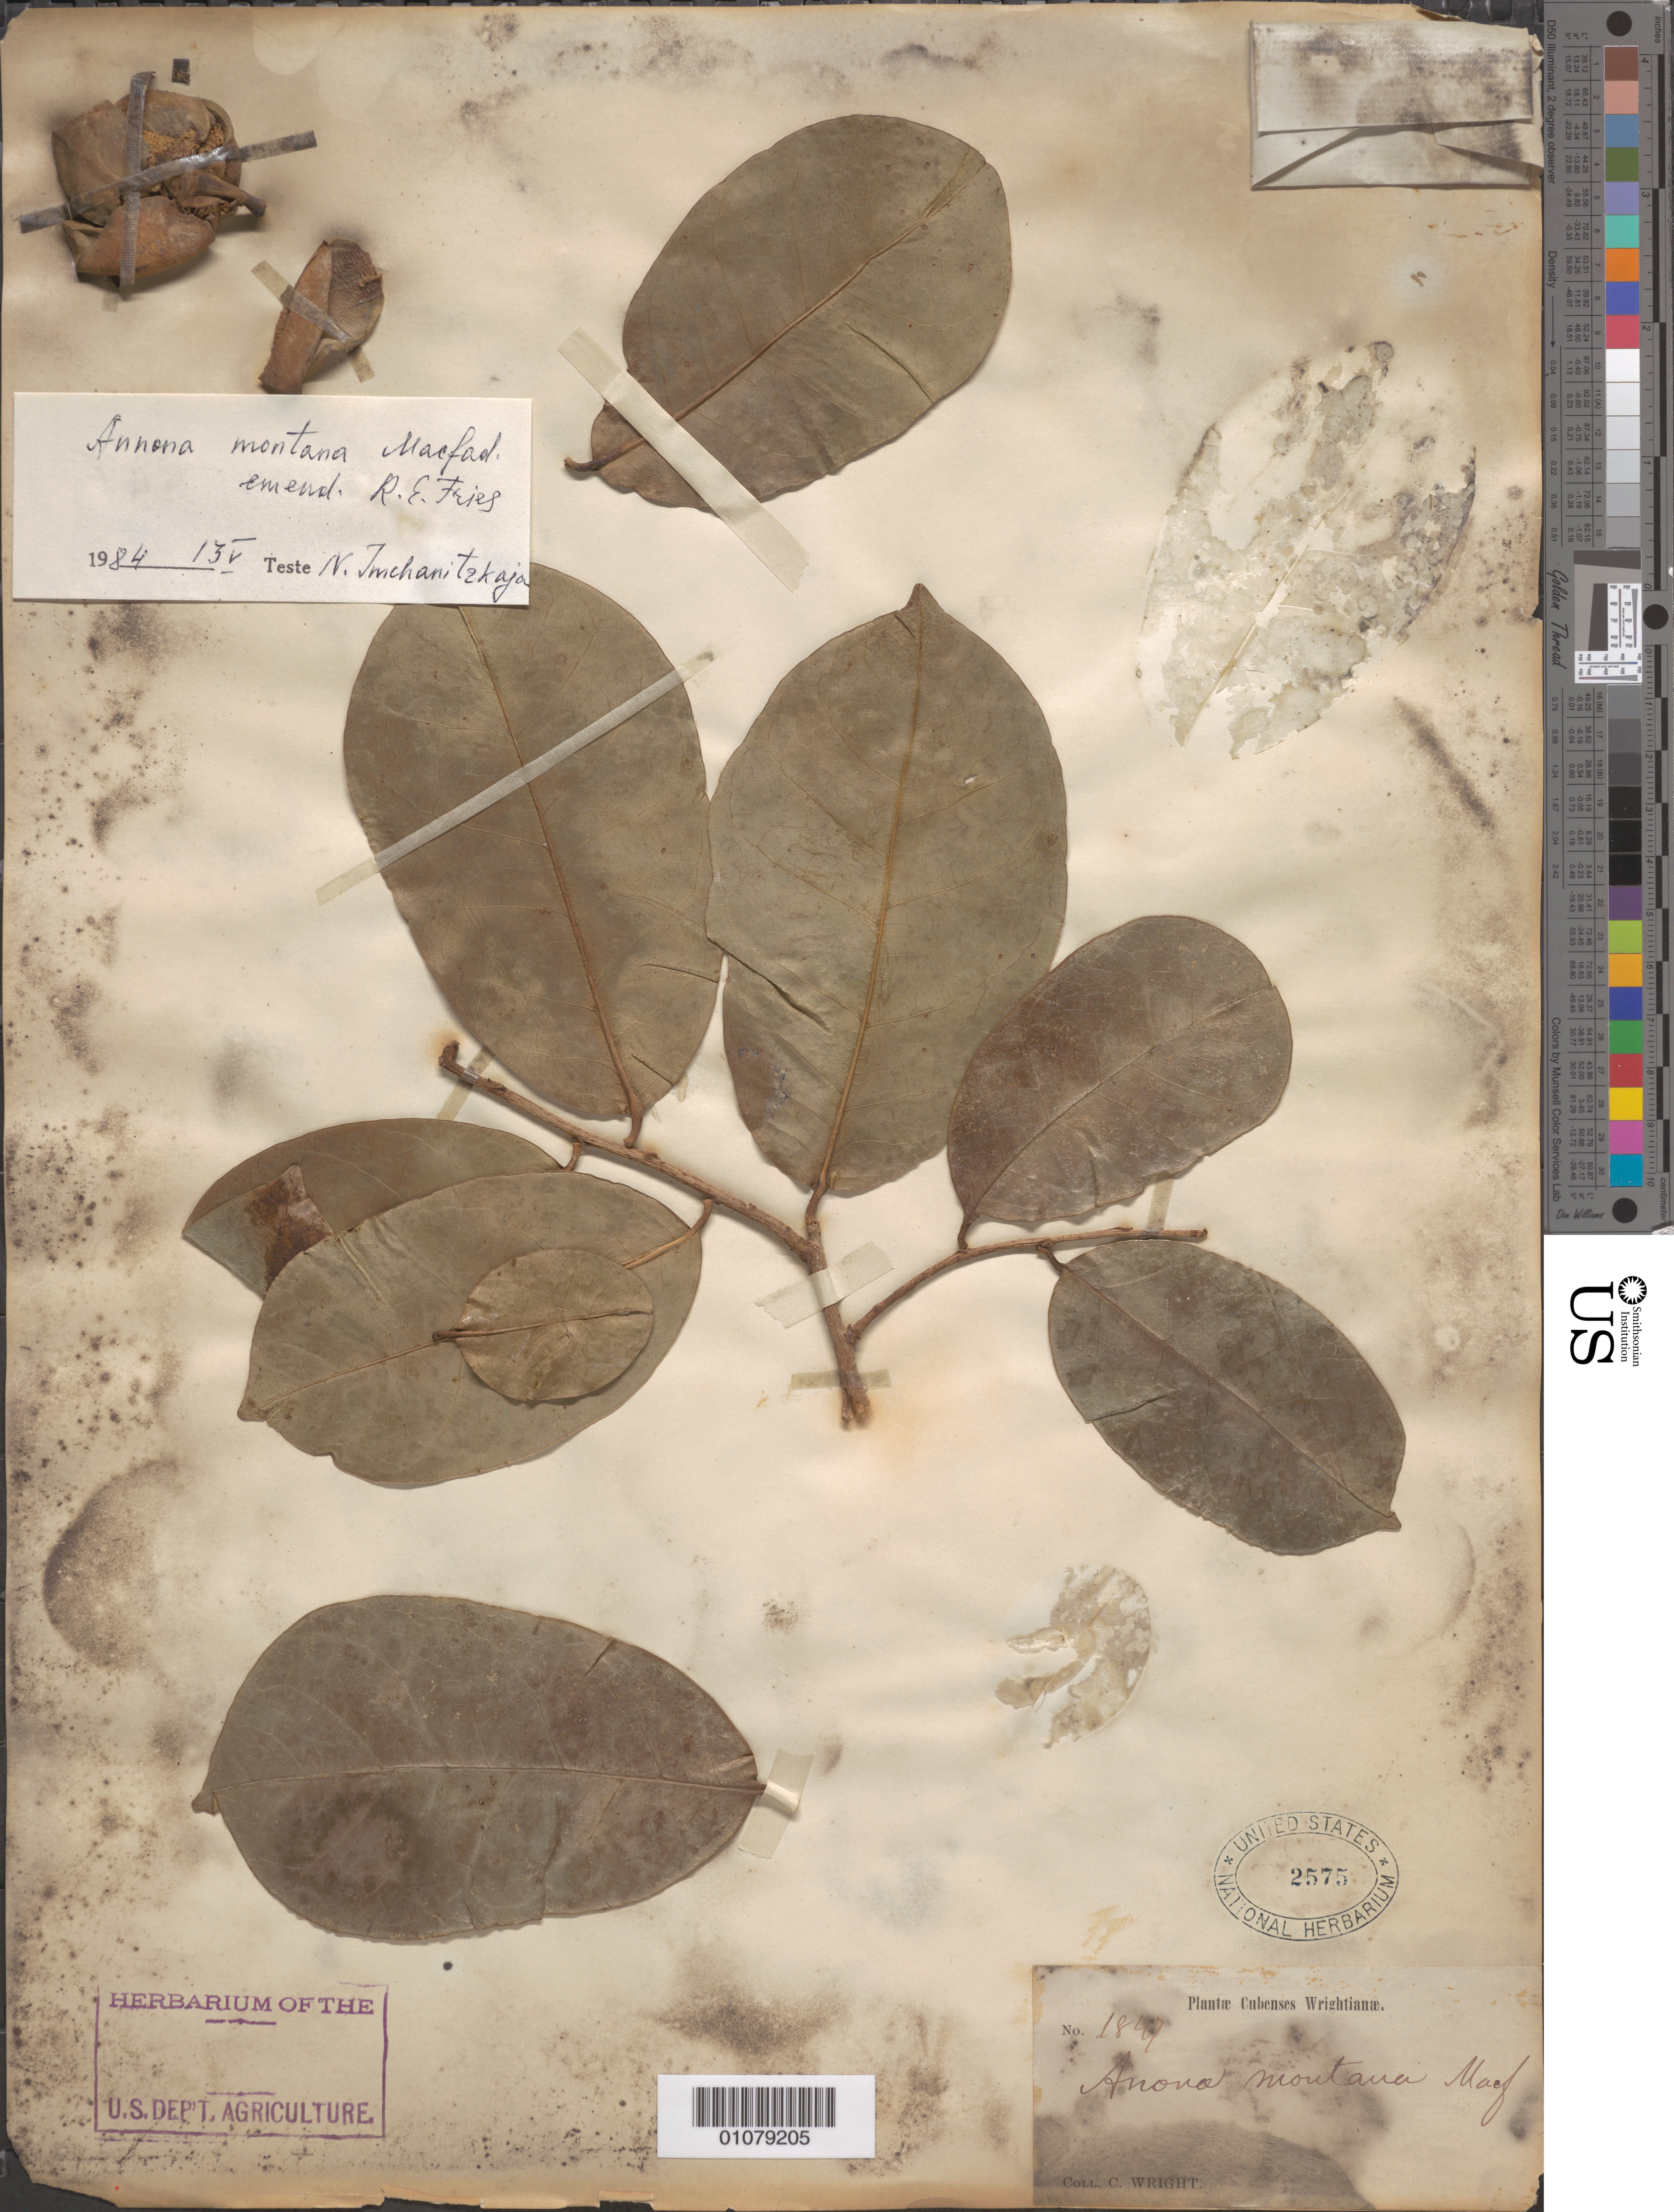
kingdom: Plantae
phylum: Tracheophyta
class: Magnoliopsida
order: Magnoliales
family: Annonaceae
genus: Annona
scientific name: Annona montana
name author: Macfad.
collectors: C. Wright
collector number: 1847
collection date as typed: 1800 to 1899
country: Cuba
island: Cuba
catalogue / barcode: US 2575